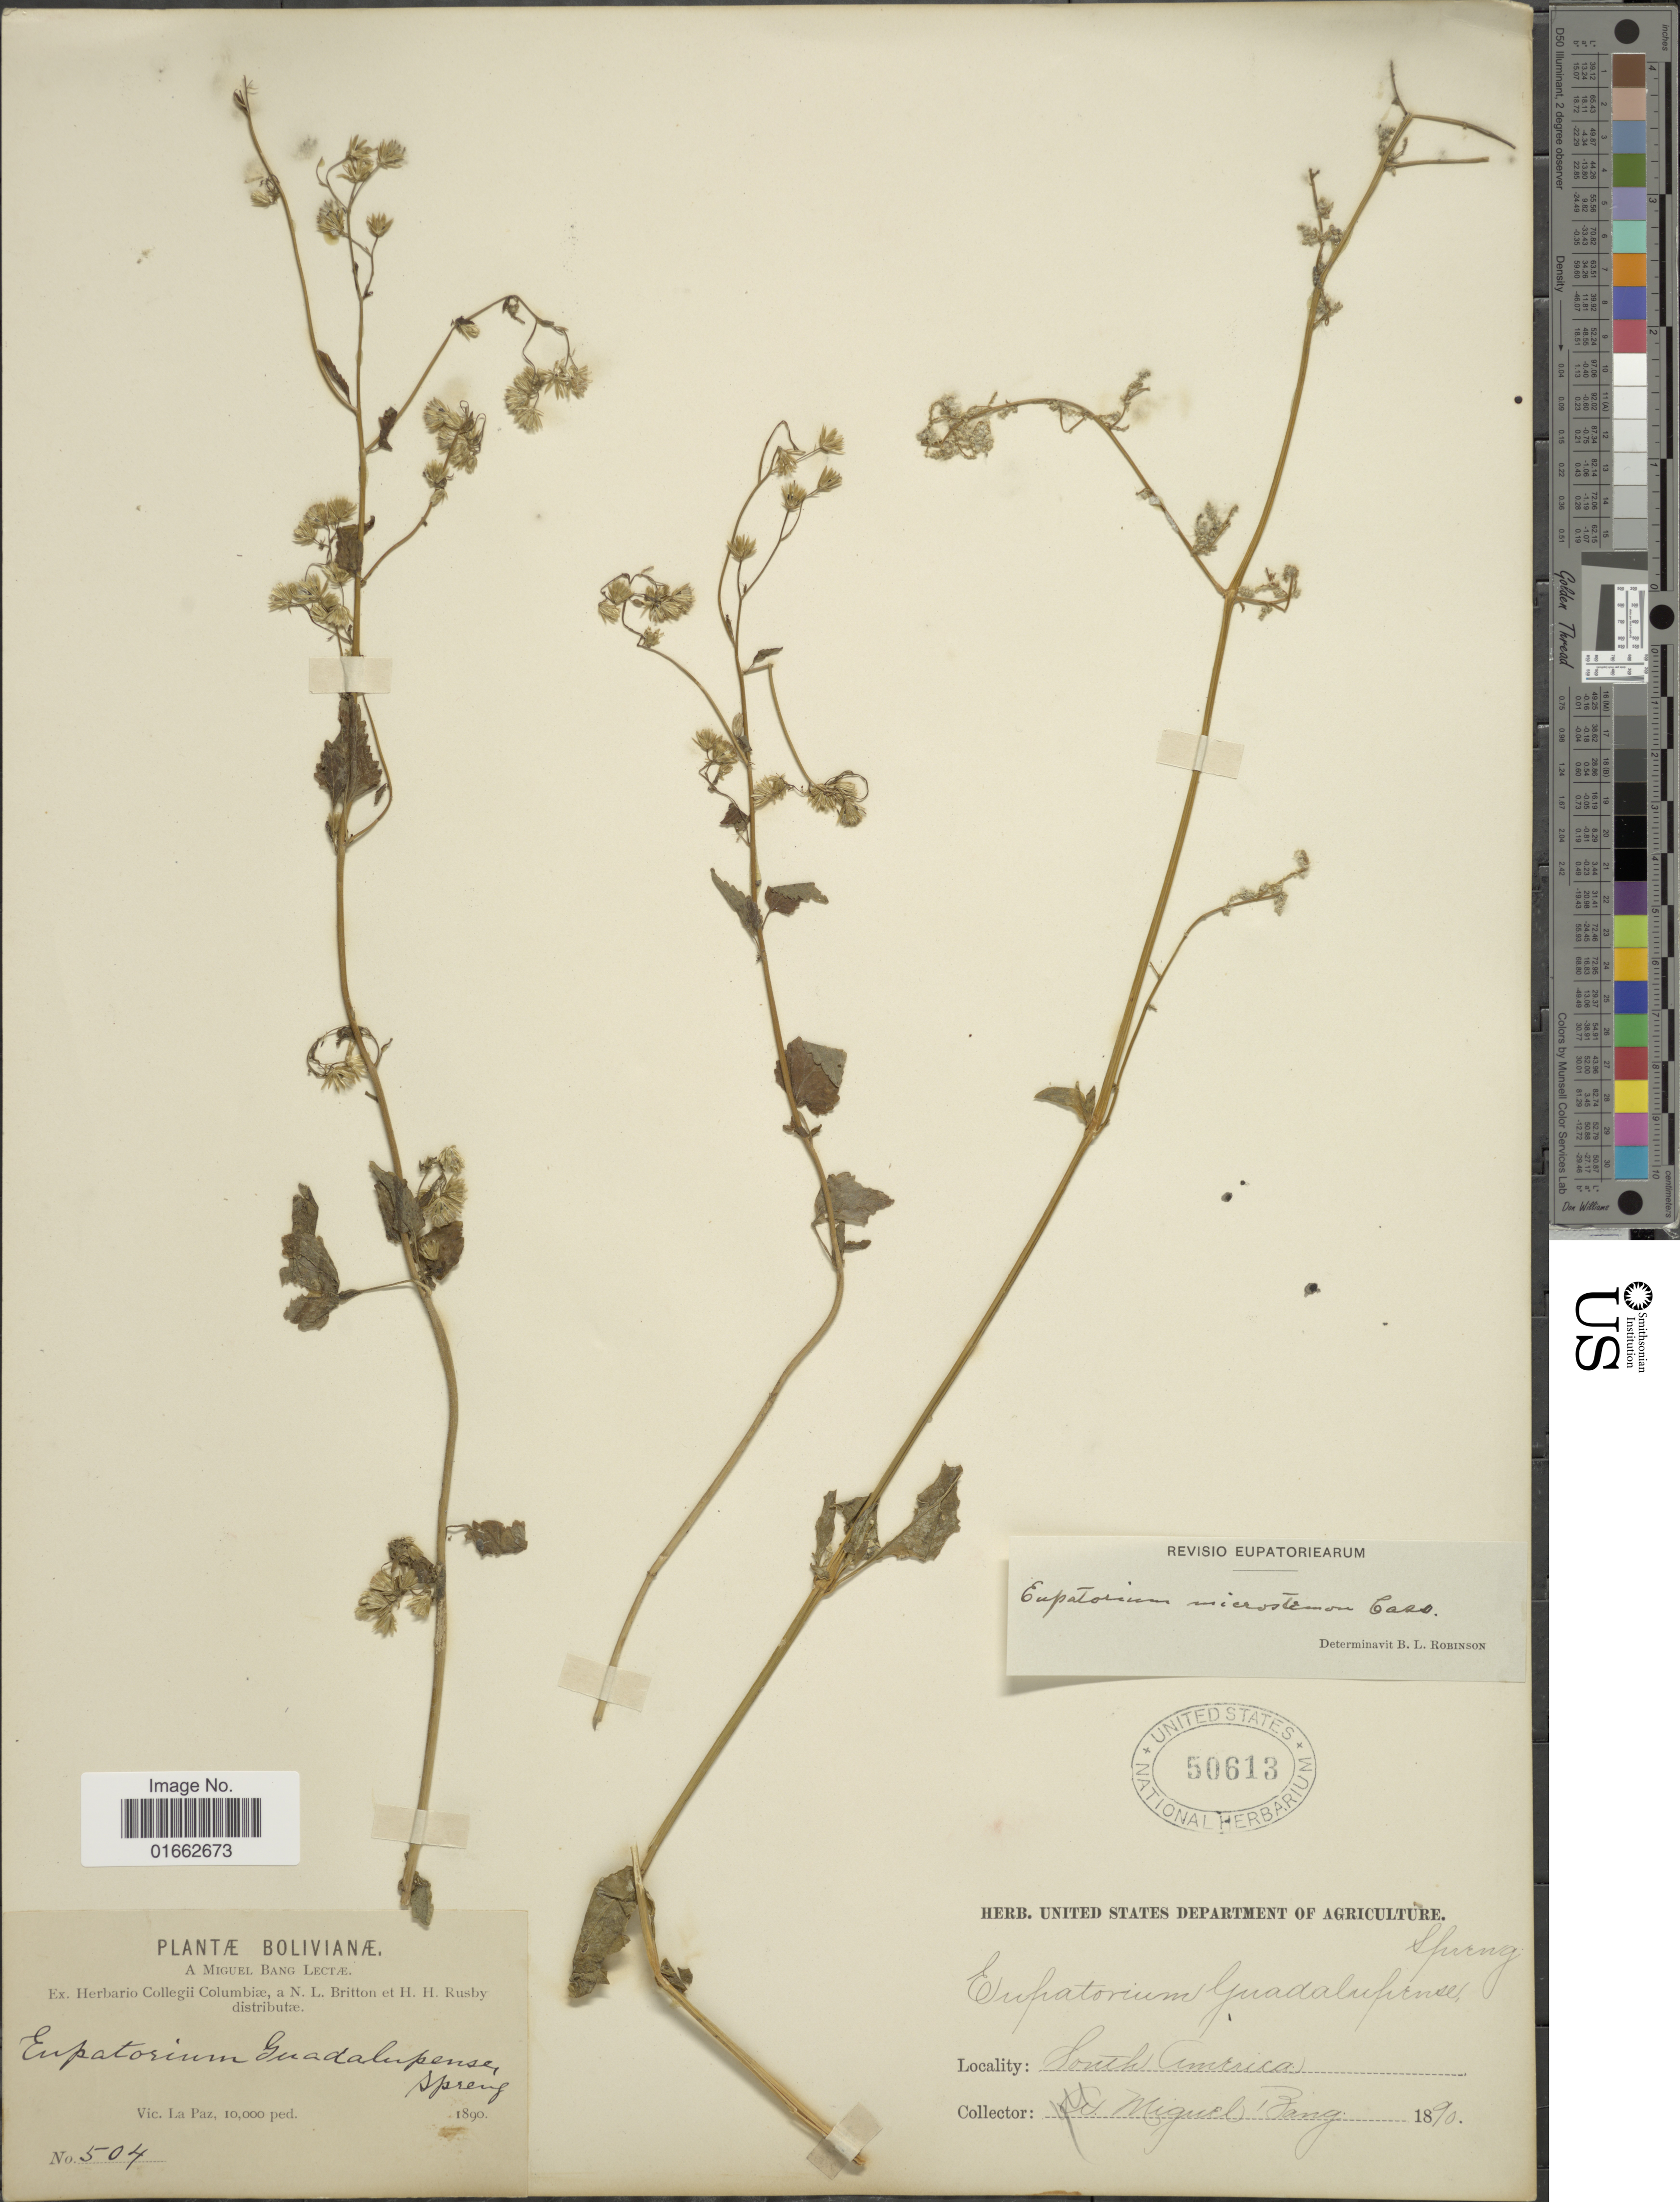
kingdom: Plantae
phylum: Tracheophyta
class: Magnoliopsida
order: Asterales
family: Asteraceae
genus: Fleischmannia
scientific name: Fleischmannia microstemon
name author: (Cass.) R.M. King & H. Rob.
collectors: M. Bang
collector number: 504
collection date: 1890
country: Bolivia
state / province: La Paz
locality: South America, Vic. La Paz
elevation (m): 3048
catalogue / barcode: US 50613